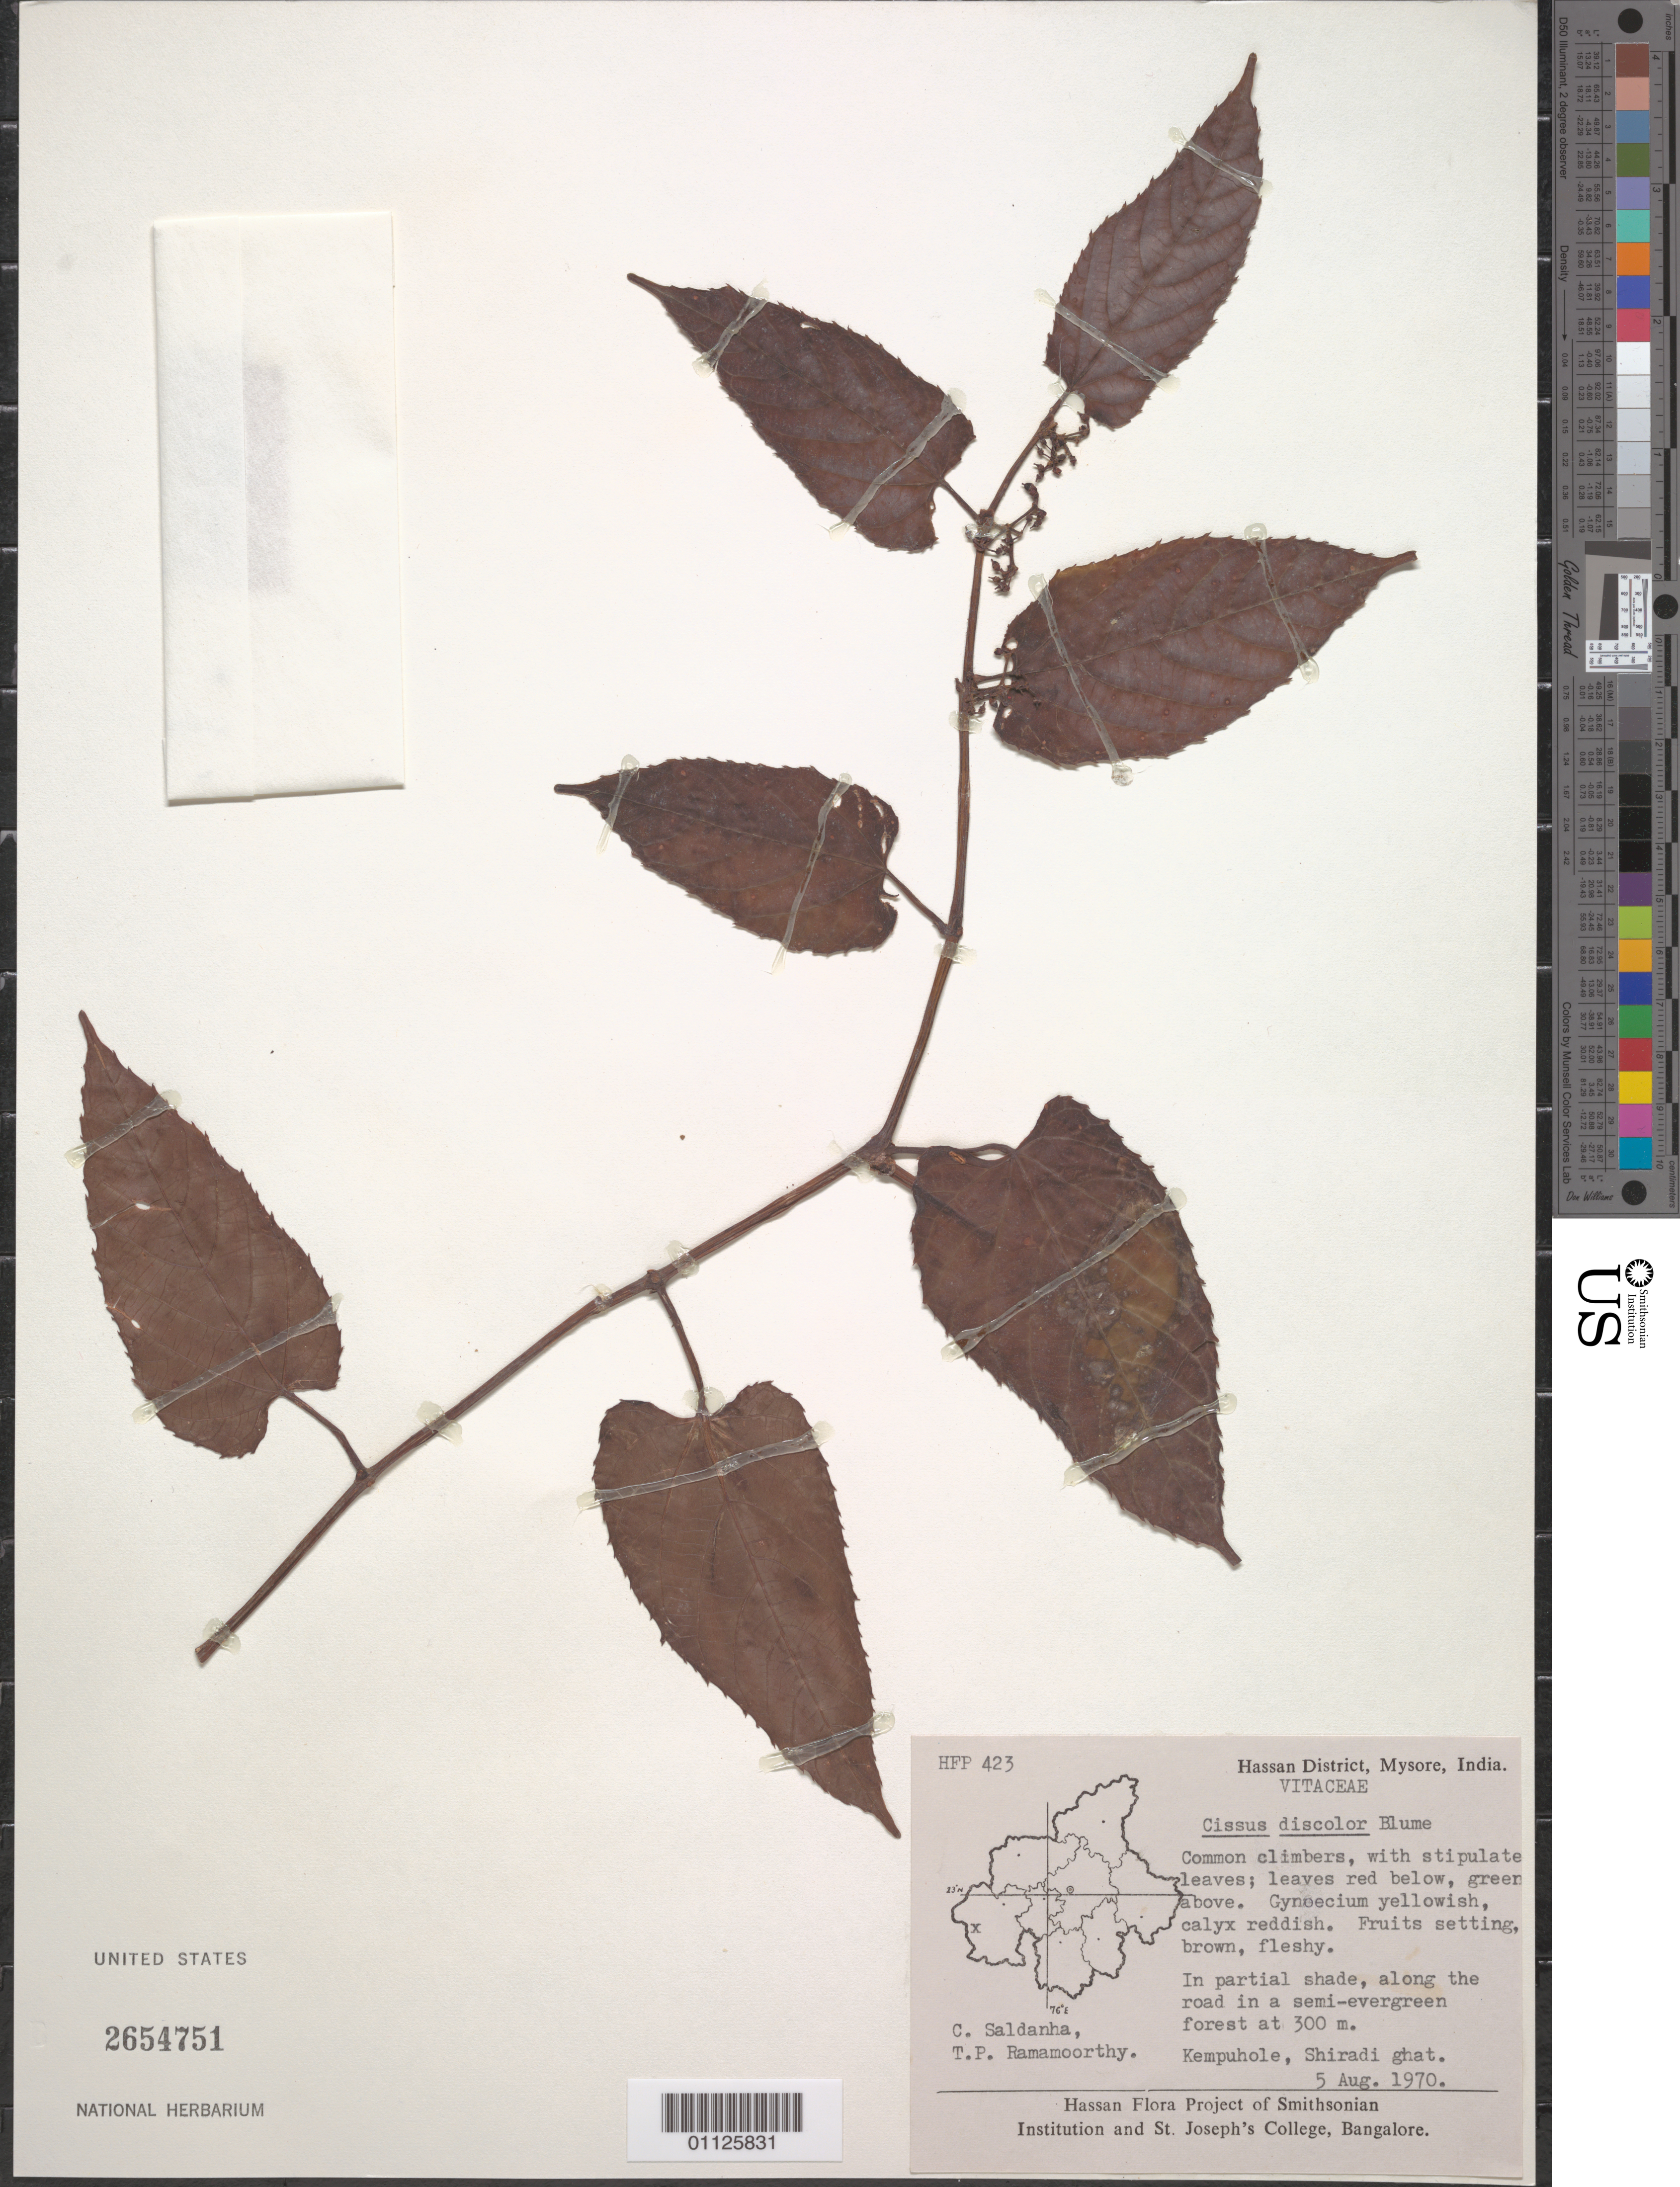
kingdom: Plantae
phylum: Tracheophyta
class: Magnoliopsida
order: Vitales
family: Vitaceae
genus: Cissus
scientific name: Cissus discolor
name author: Blume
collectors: C. J. Saldanha & T. P. Ramamoorthy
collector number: HFP 423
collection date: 1970-08-05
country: India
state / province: Karnataka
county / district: Mysore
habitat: Common climbers. In partial shade, along the road in a semi-evergreen forest.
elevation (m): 300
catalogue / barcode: US 2654751